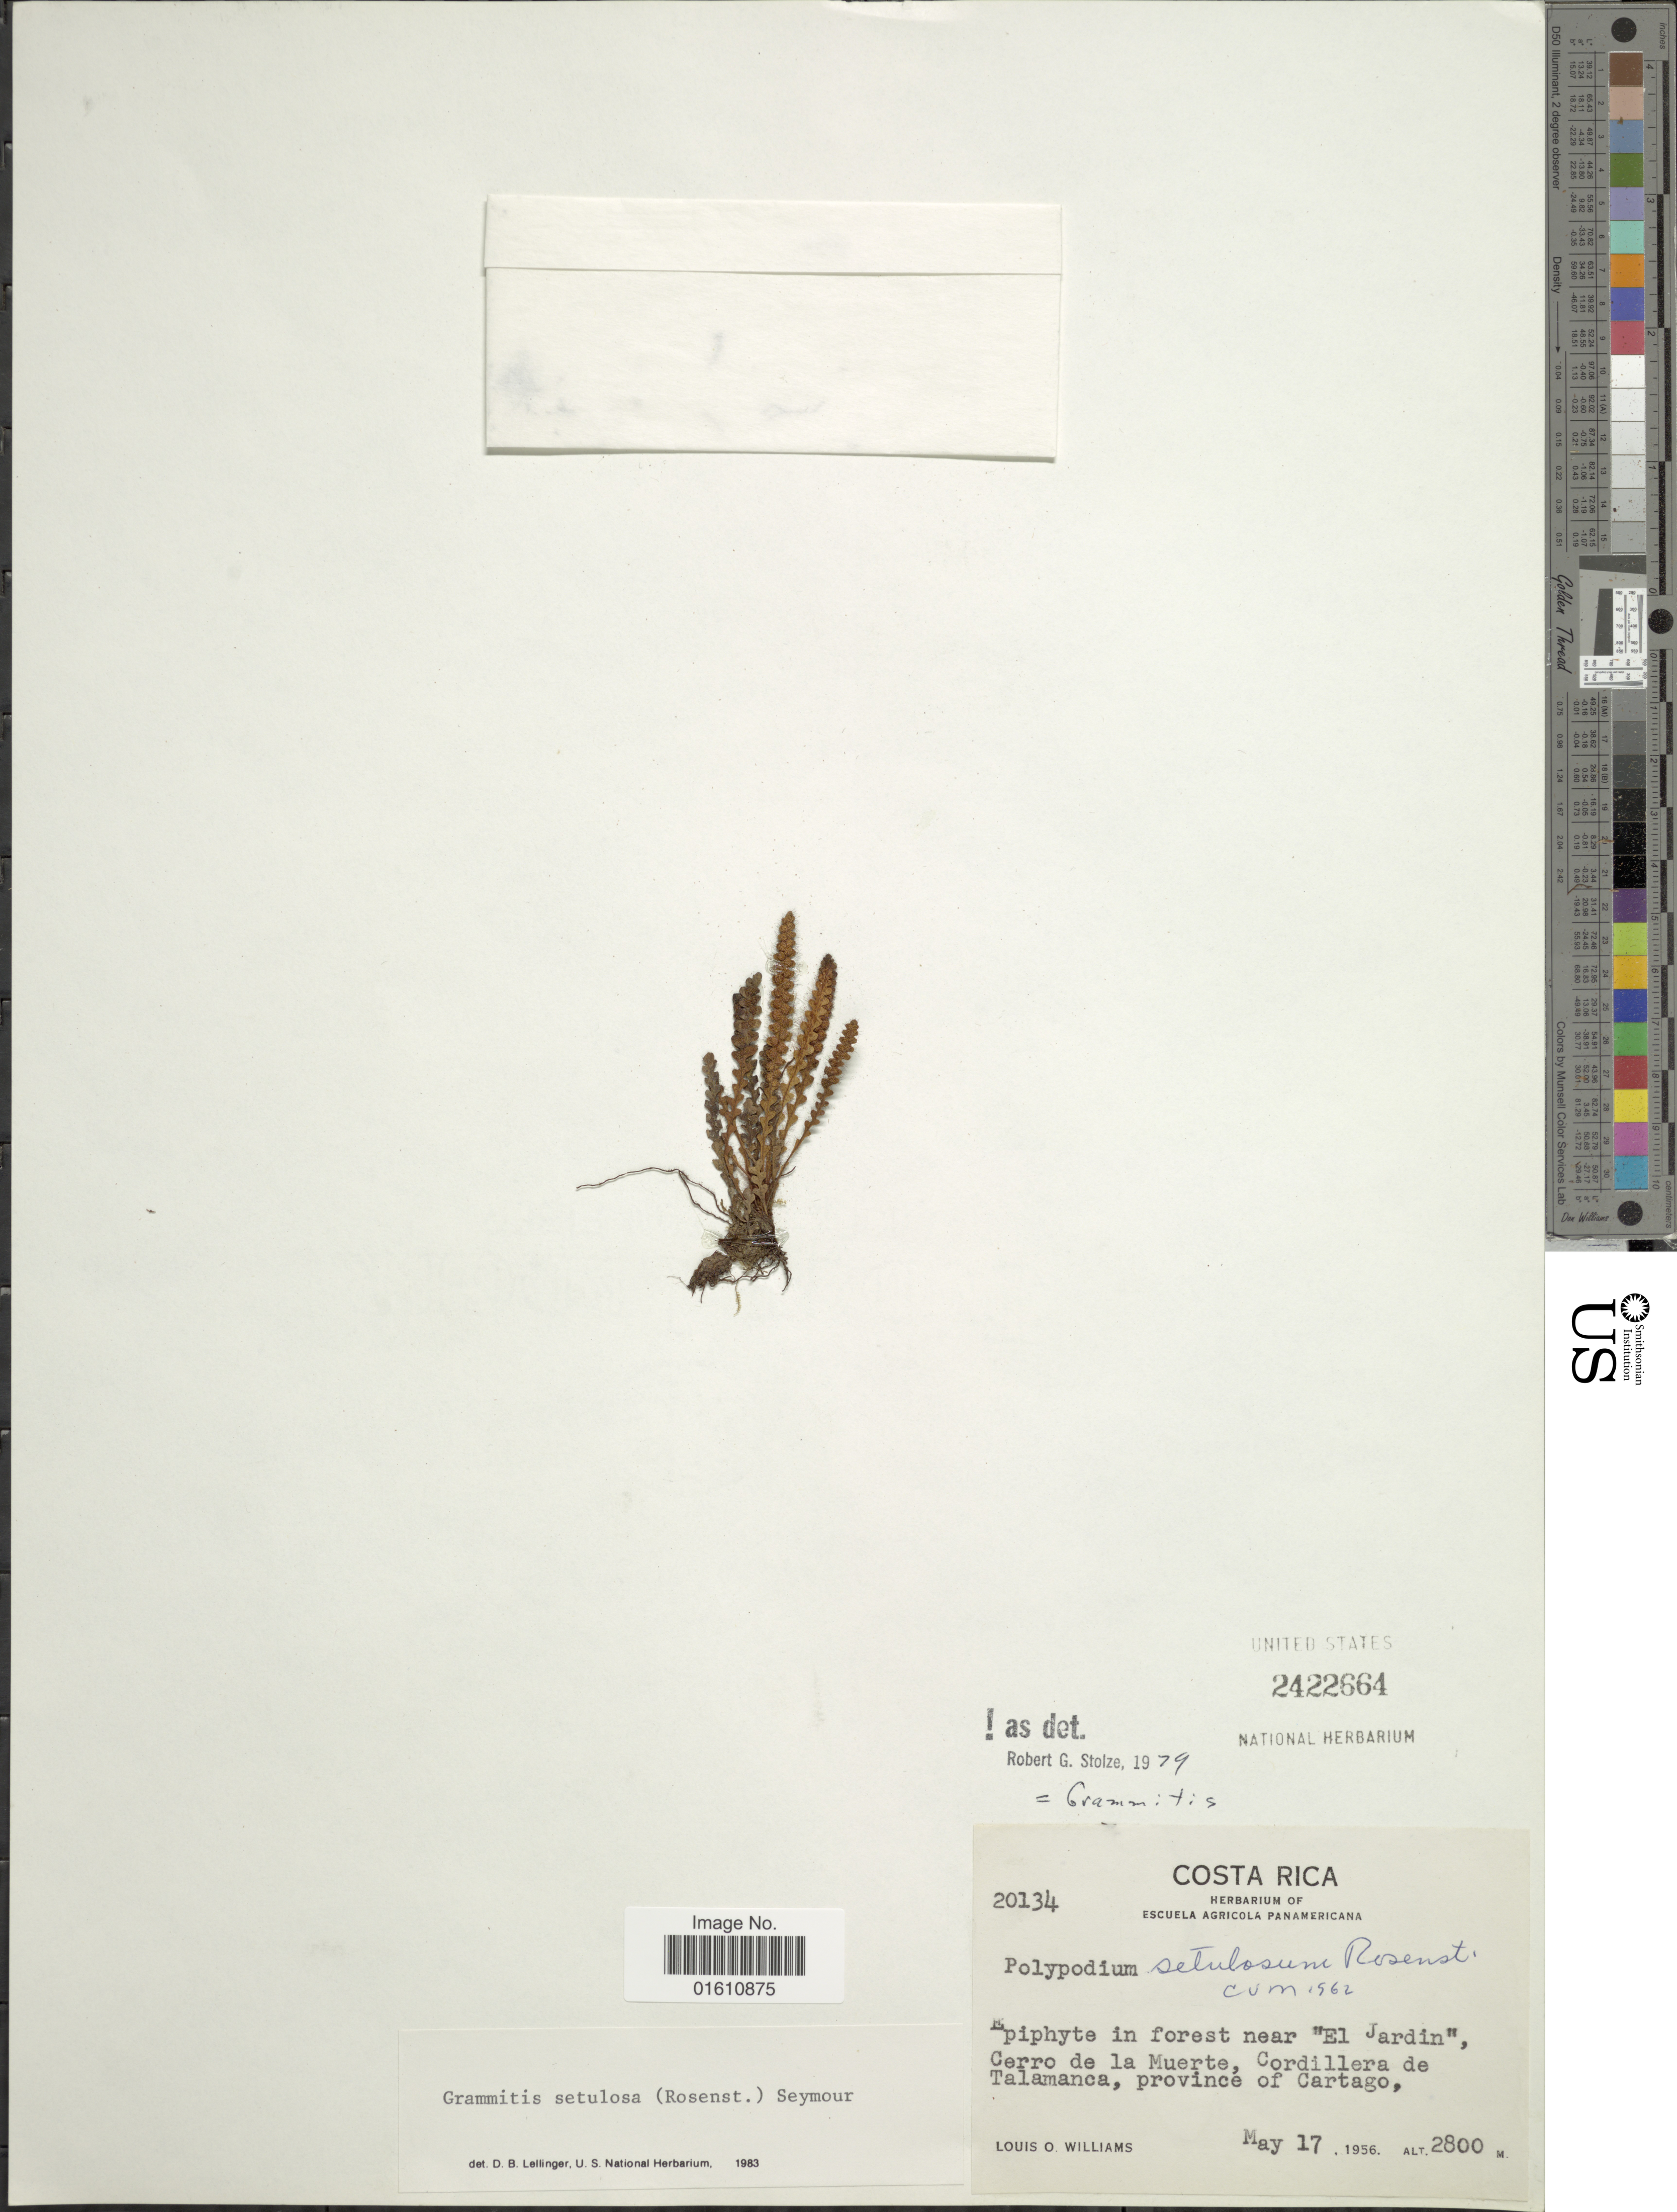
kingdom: Plantae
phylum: Tracheophyta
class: Polypodiopsida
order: Polypodiales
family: Polypodiaceae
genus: Moranopteris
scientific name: Moranopteris setulosa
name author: (Rosenst.)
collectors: L. O. Williams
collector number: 20134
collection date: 1956-05-17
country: Costa Rica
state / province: Cartago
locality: Epiphyte in forest near "El Jardin", Cerro de la Muerte, Cordillera de Talamanca, province of Cartago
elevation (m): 2800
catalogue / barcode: US 2422664